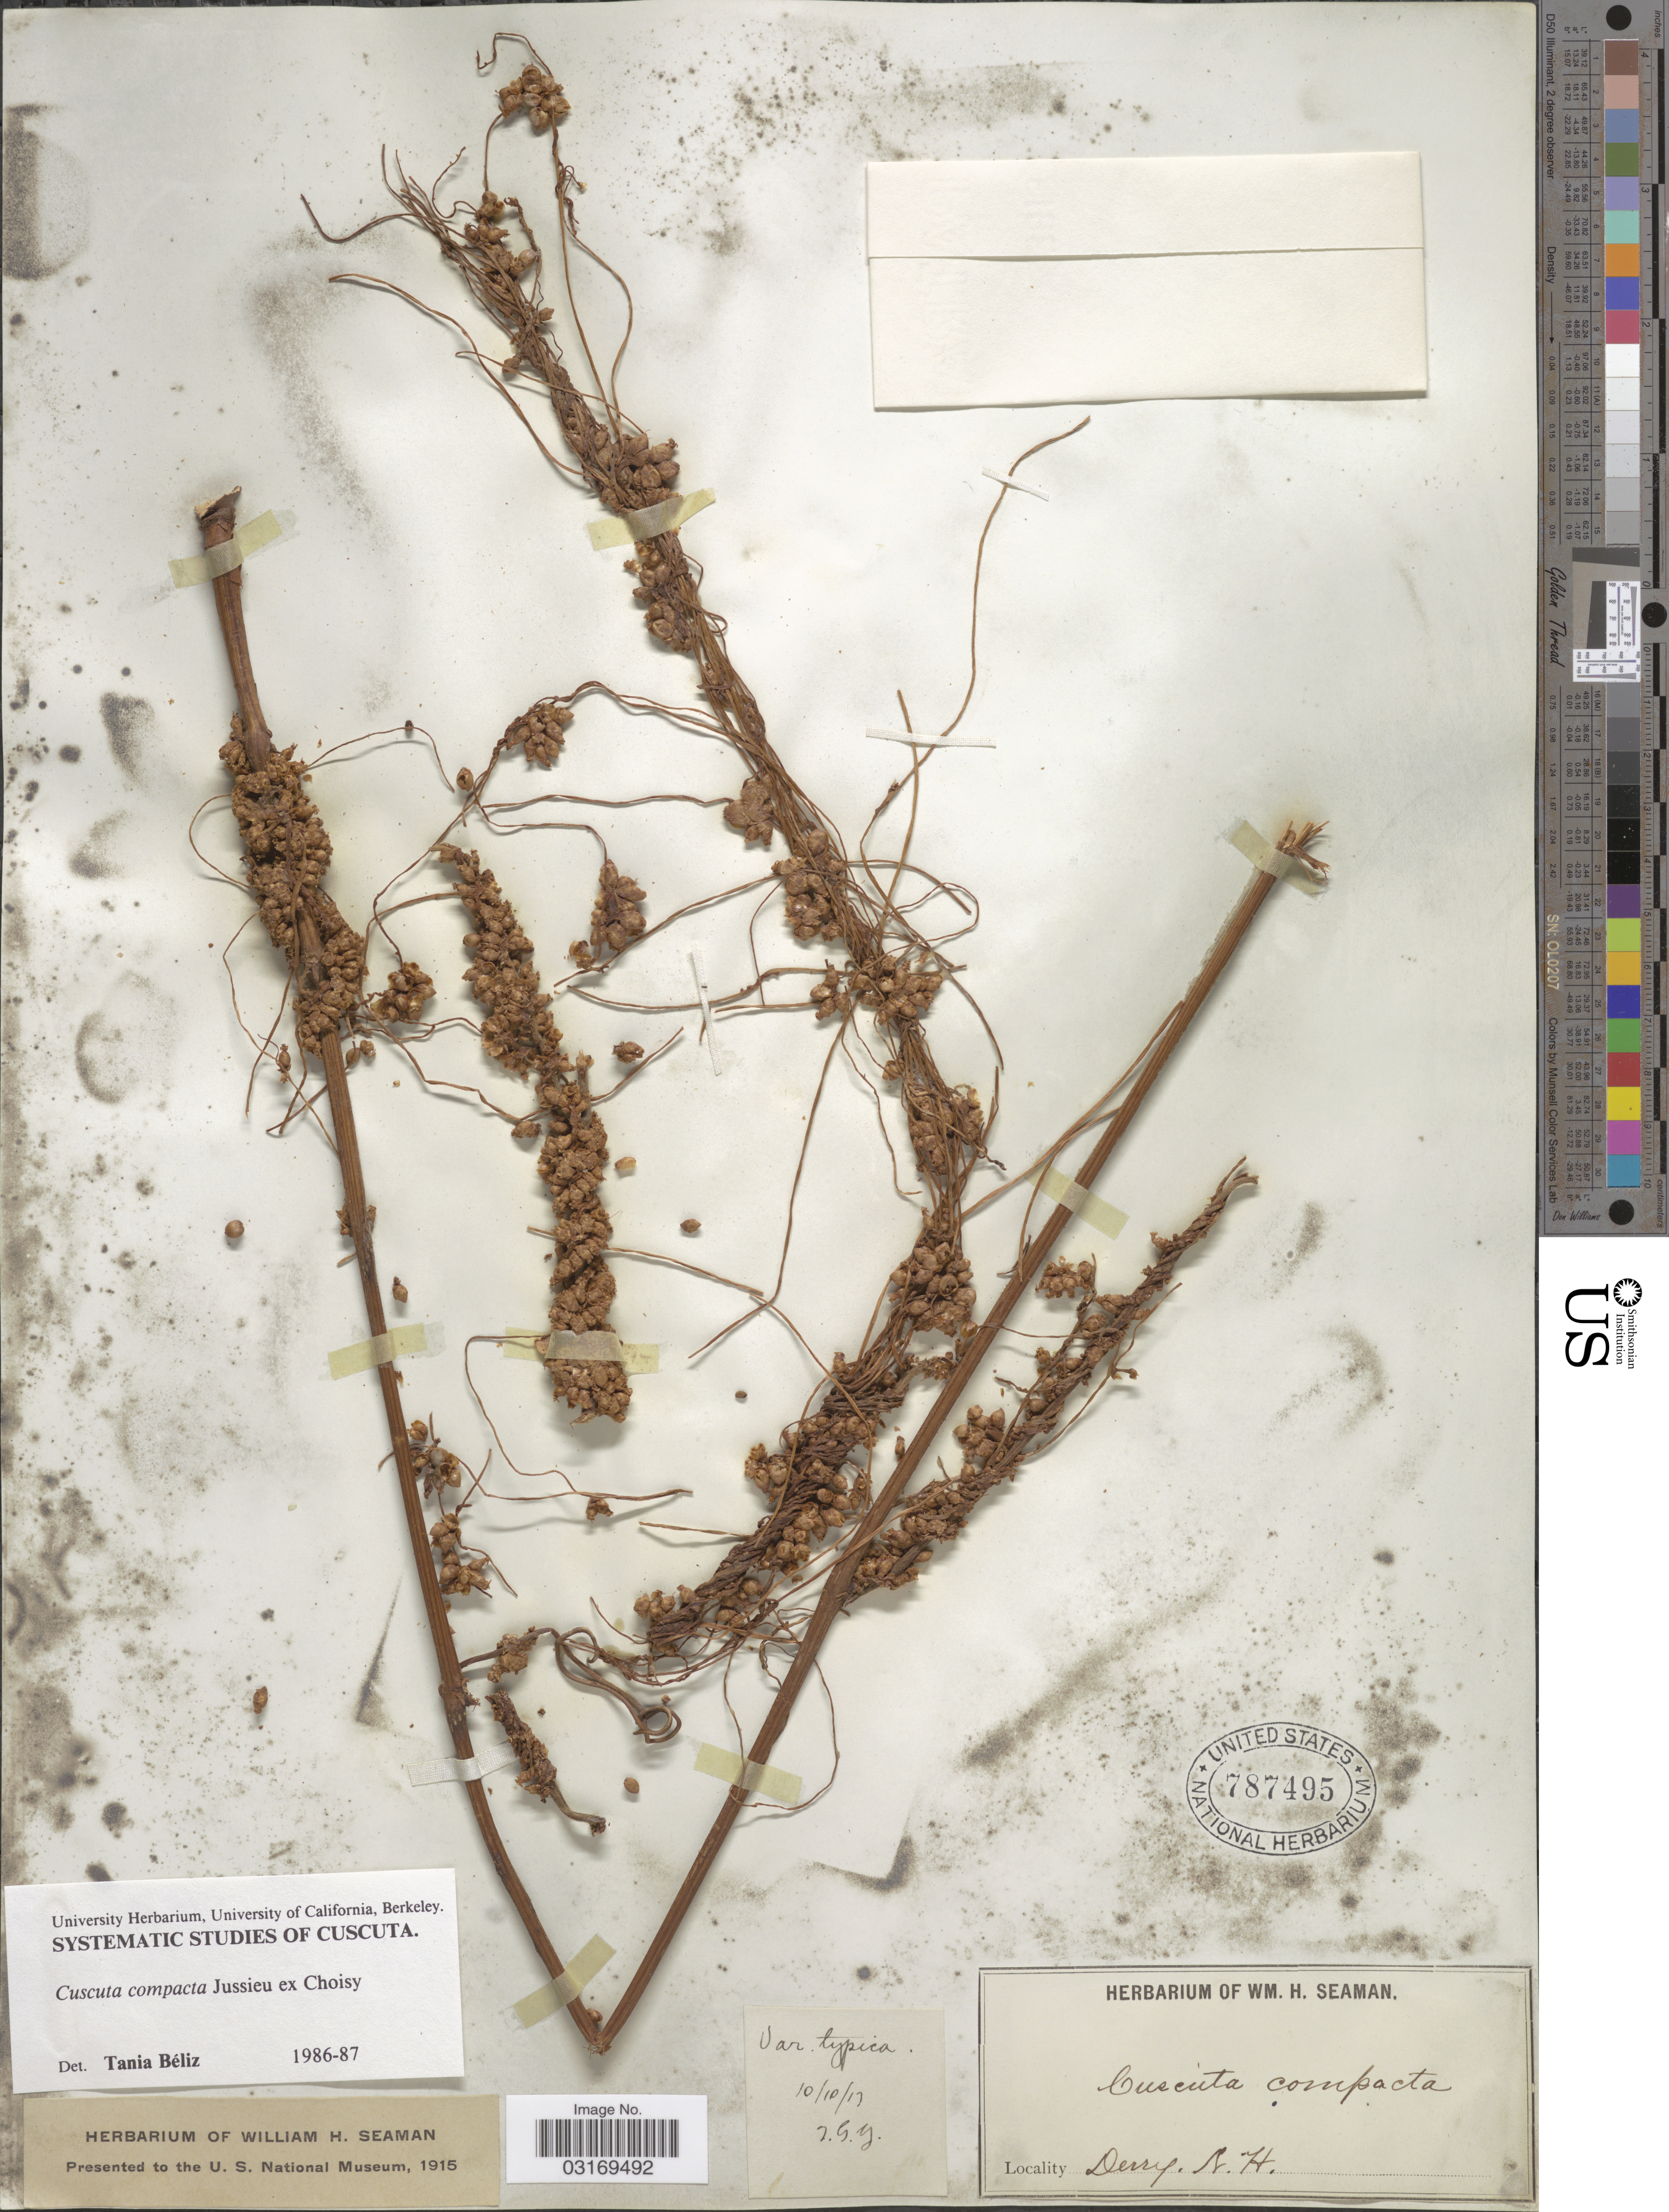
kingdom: Plantae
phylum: Tracheophyta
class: Magnoliopsida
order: Solanales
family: Convolvulaceae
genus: Cuscuta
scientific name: Cuscuta compacta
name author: Juss. ex Choisy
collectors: Ex herb. W. H. Seaman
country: United States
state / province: New Hampshire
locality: Derry.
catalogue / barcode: US 787495